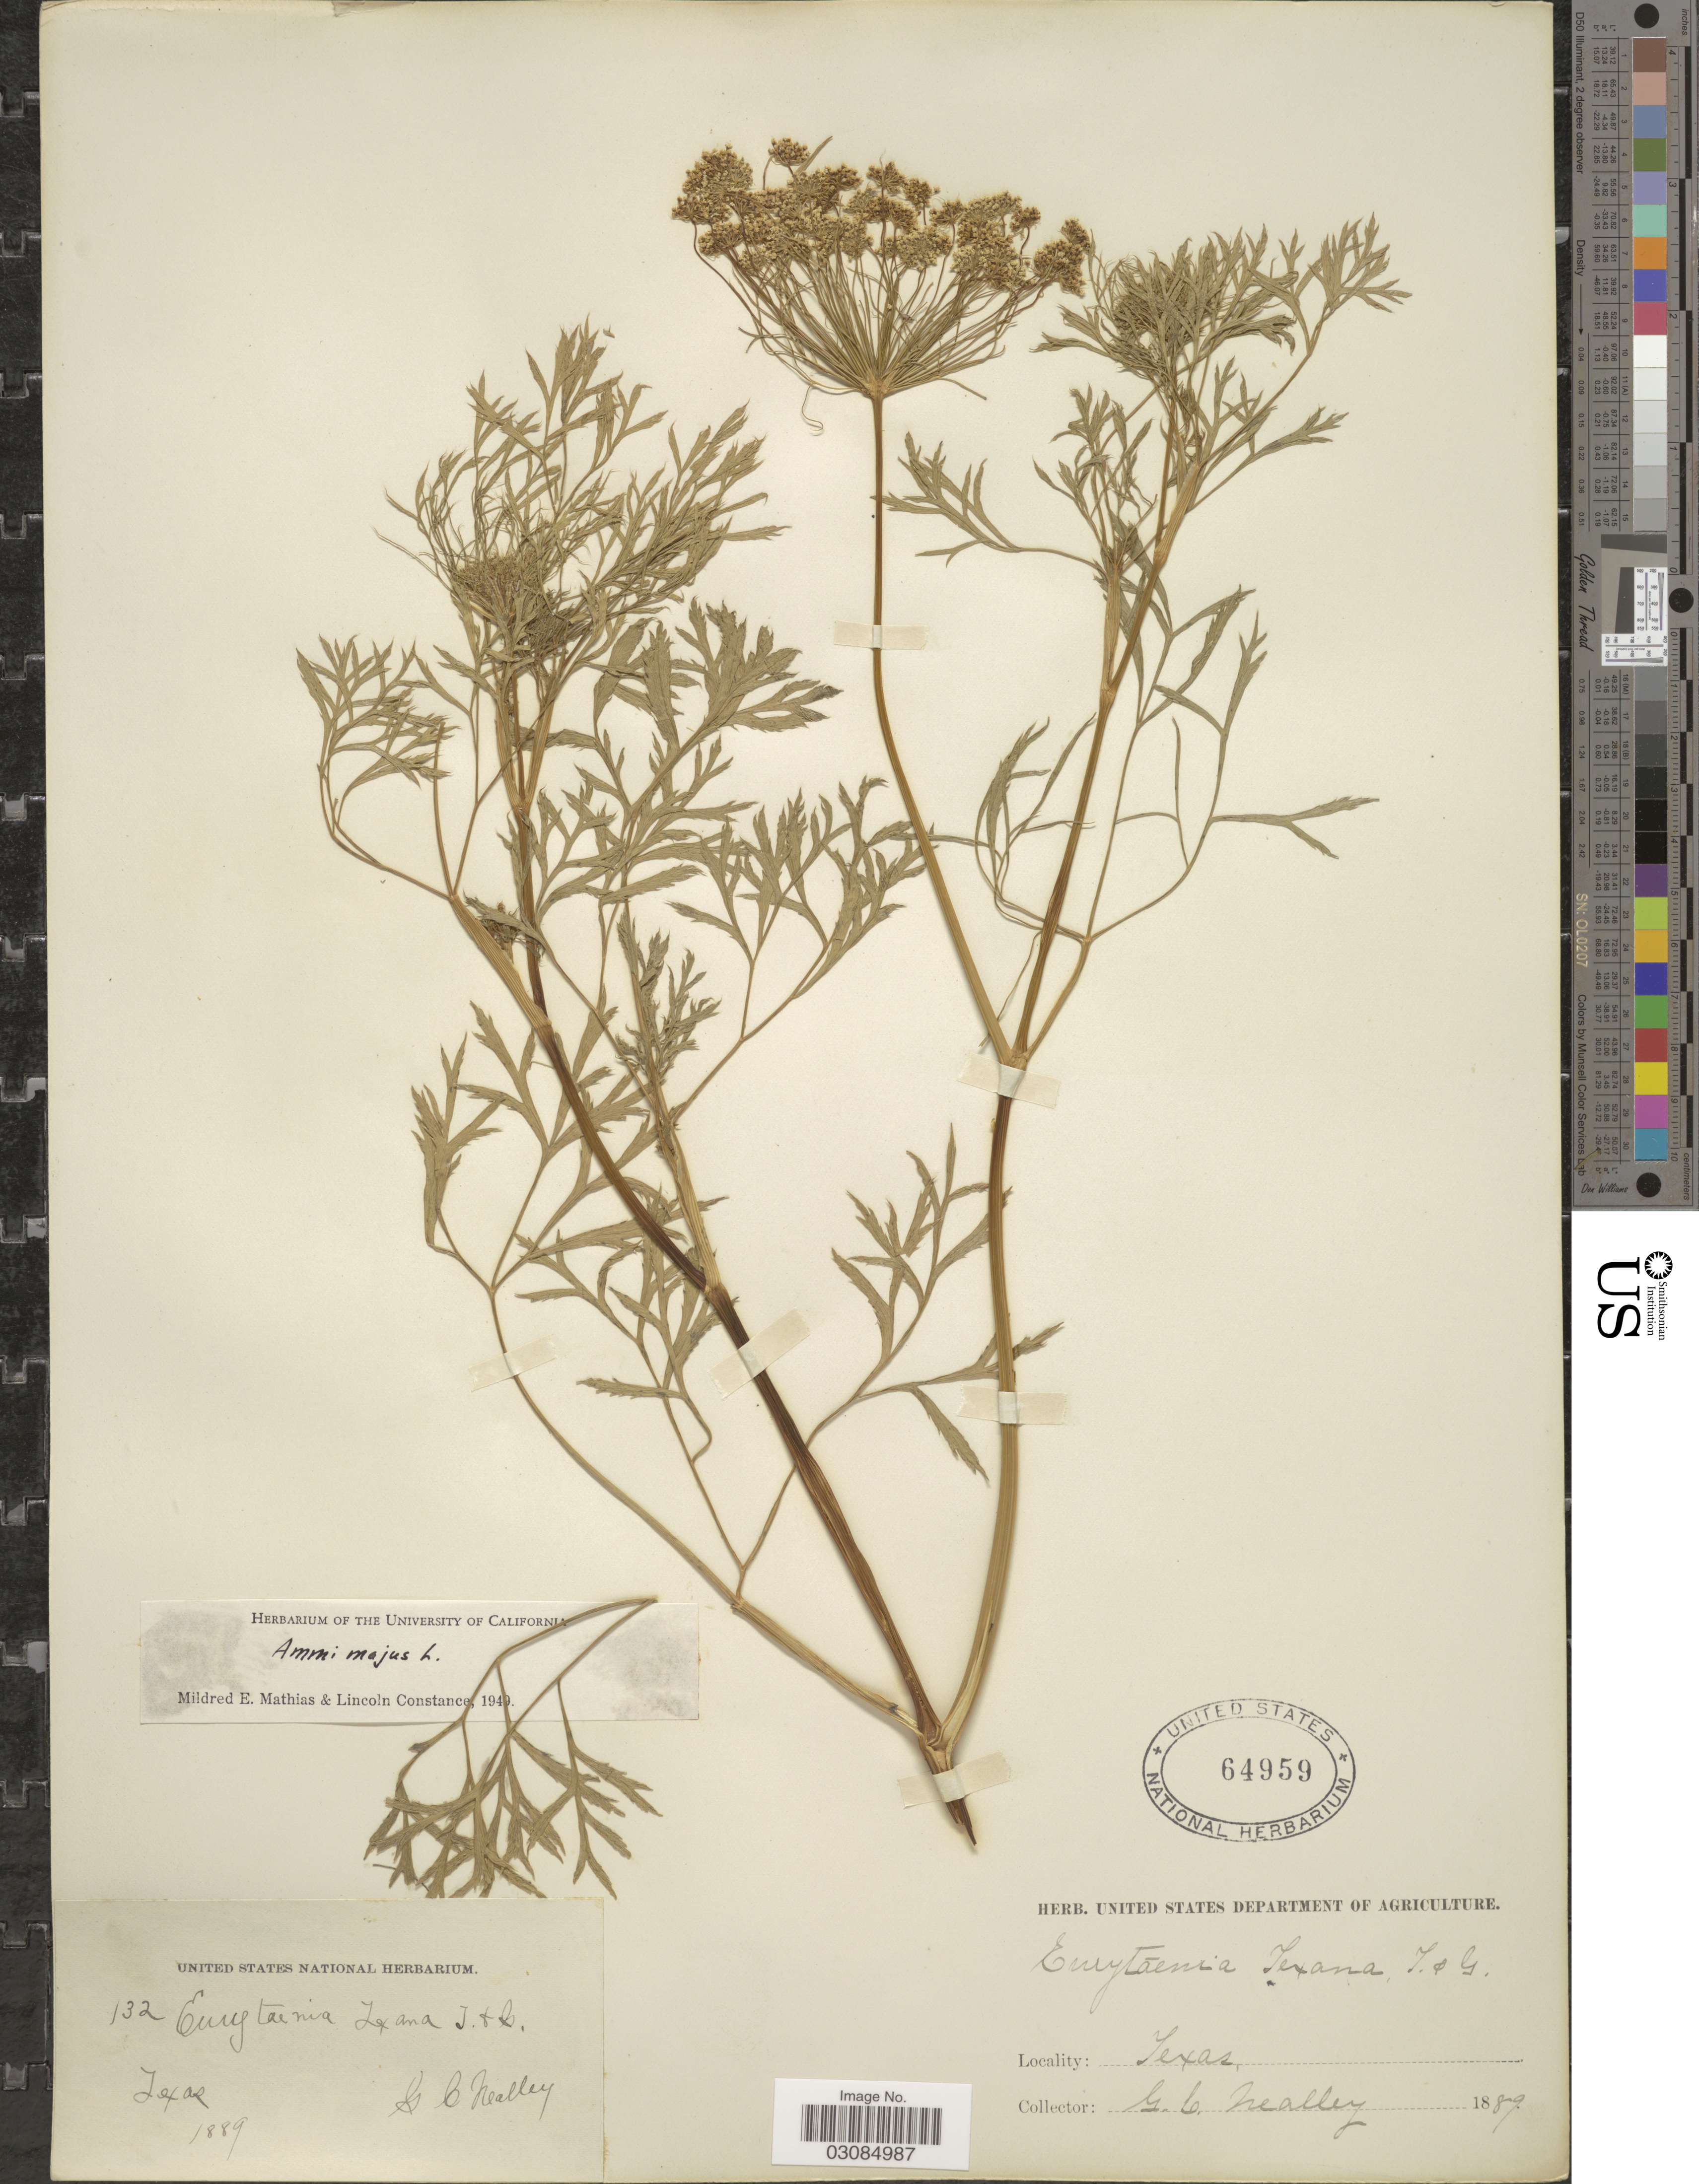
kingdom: Plantae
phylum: Tracheophyta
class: Magnoliopsida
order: Apiales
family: Apiaceae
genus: Ammi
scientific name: Ammi majus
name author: L.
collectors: G. Neally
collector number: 132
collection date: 1889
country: United States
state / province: Texas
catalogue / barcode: US 64959